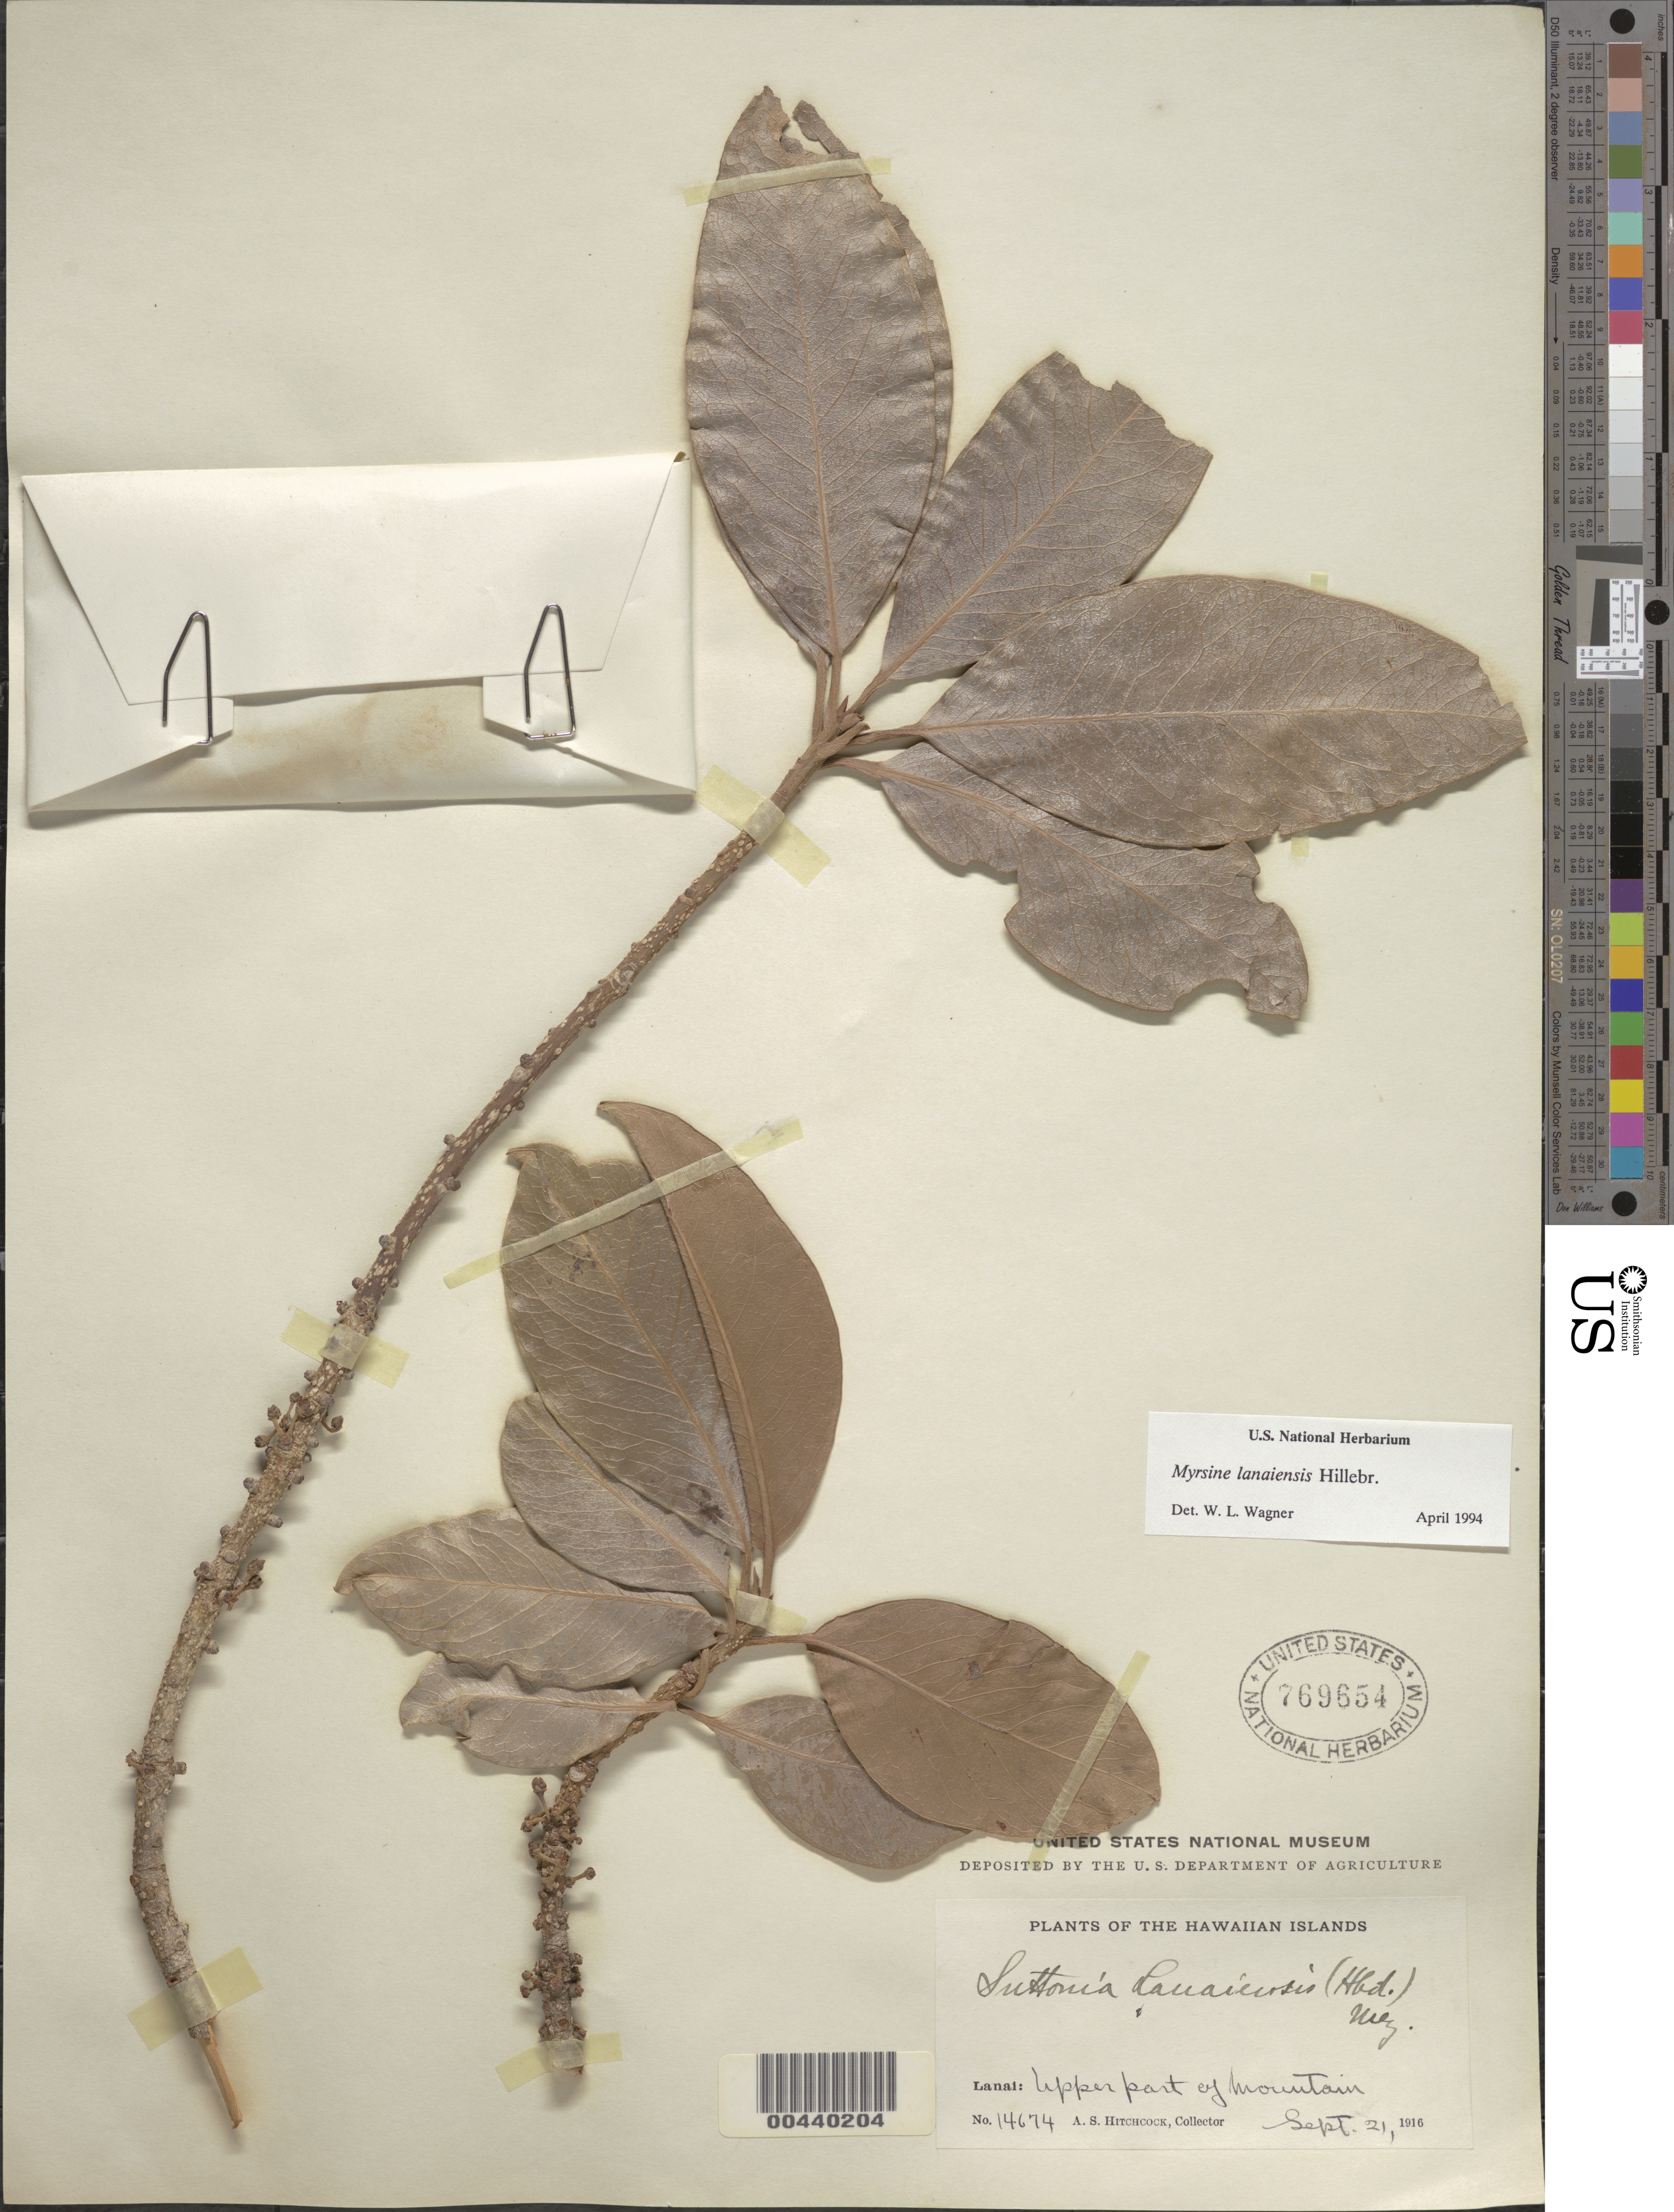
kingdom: Plantae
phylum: Tracheophyta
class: Magnoliopsida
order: Ericales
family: Primulaceae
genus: Myrsine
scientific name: Myrsine lanaiensis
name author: Hillebr.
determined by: Wagner, W. L., (BOT), Smithsonian Institution - National Museum of Natural History (UNITED STATES)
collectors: A. S. Hitchcock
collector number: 14674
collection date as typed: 21 Sep 1916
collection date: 1916-09-21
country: United States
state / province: Hawaii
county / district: Maui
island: Lana'i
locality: Upper part of Mountain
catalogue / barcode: US 769654